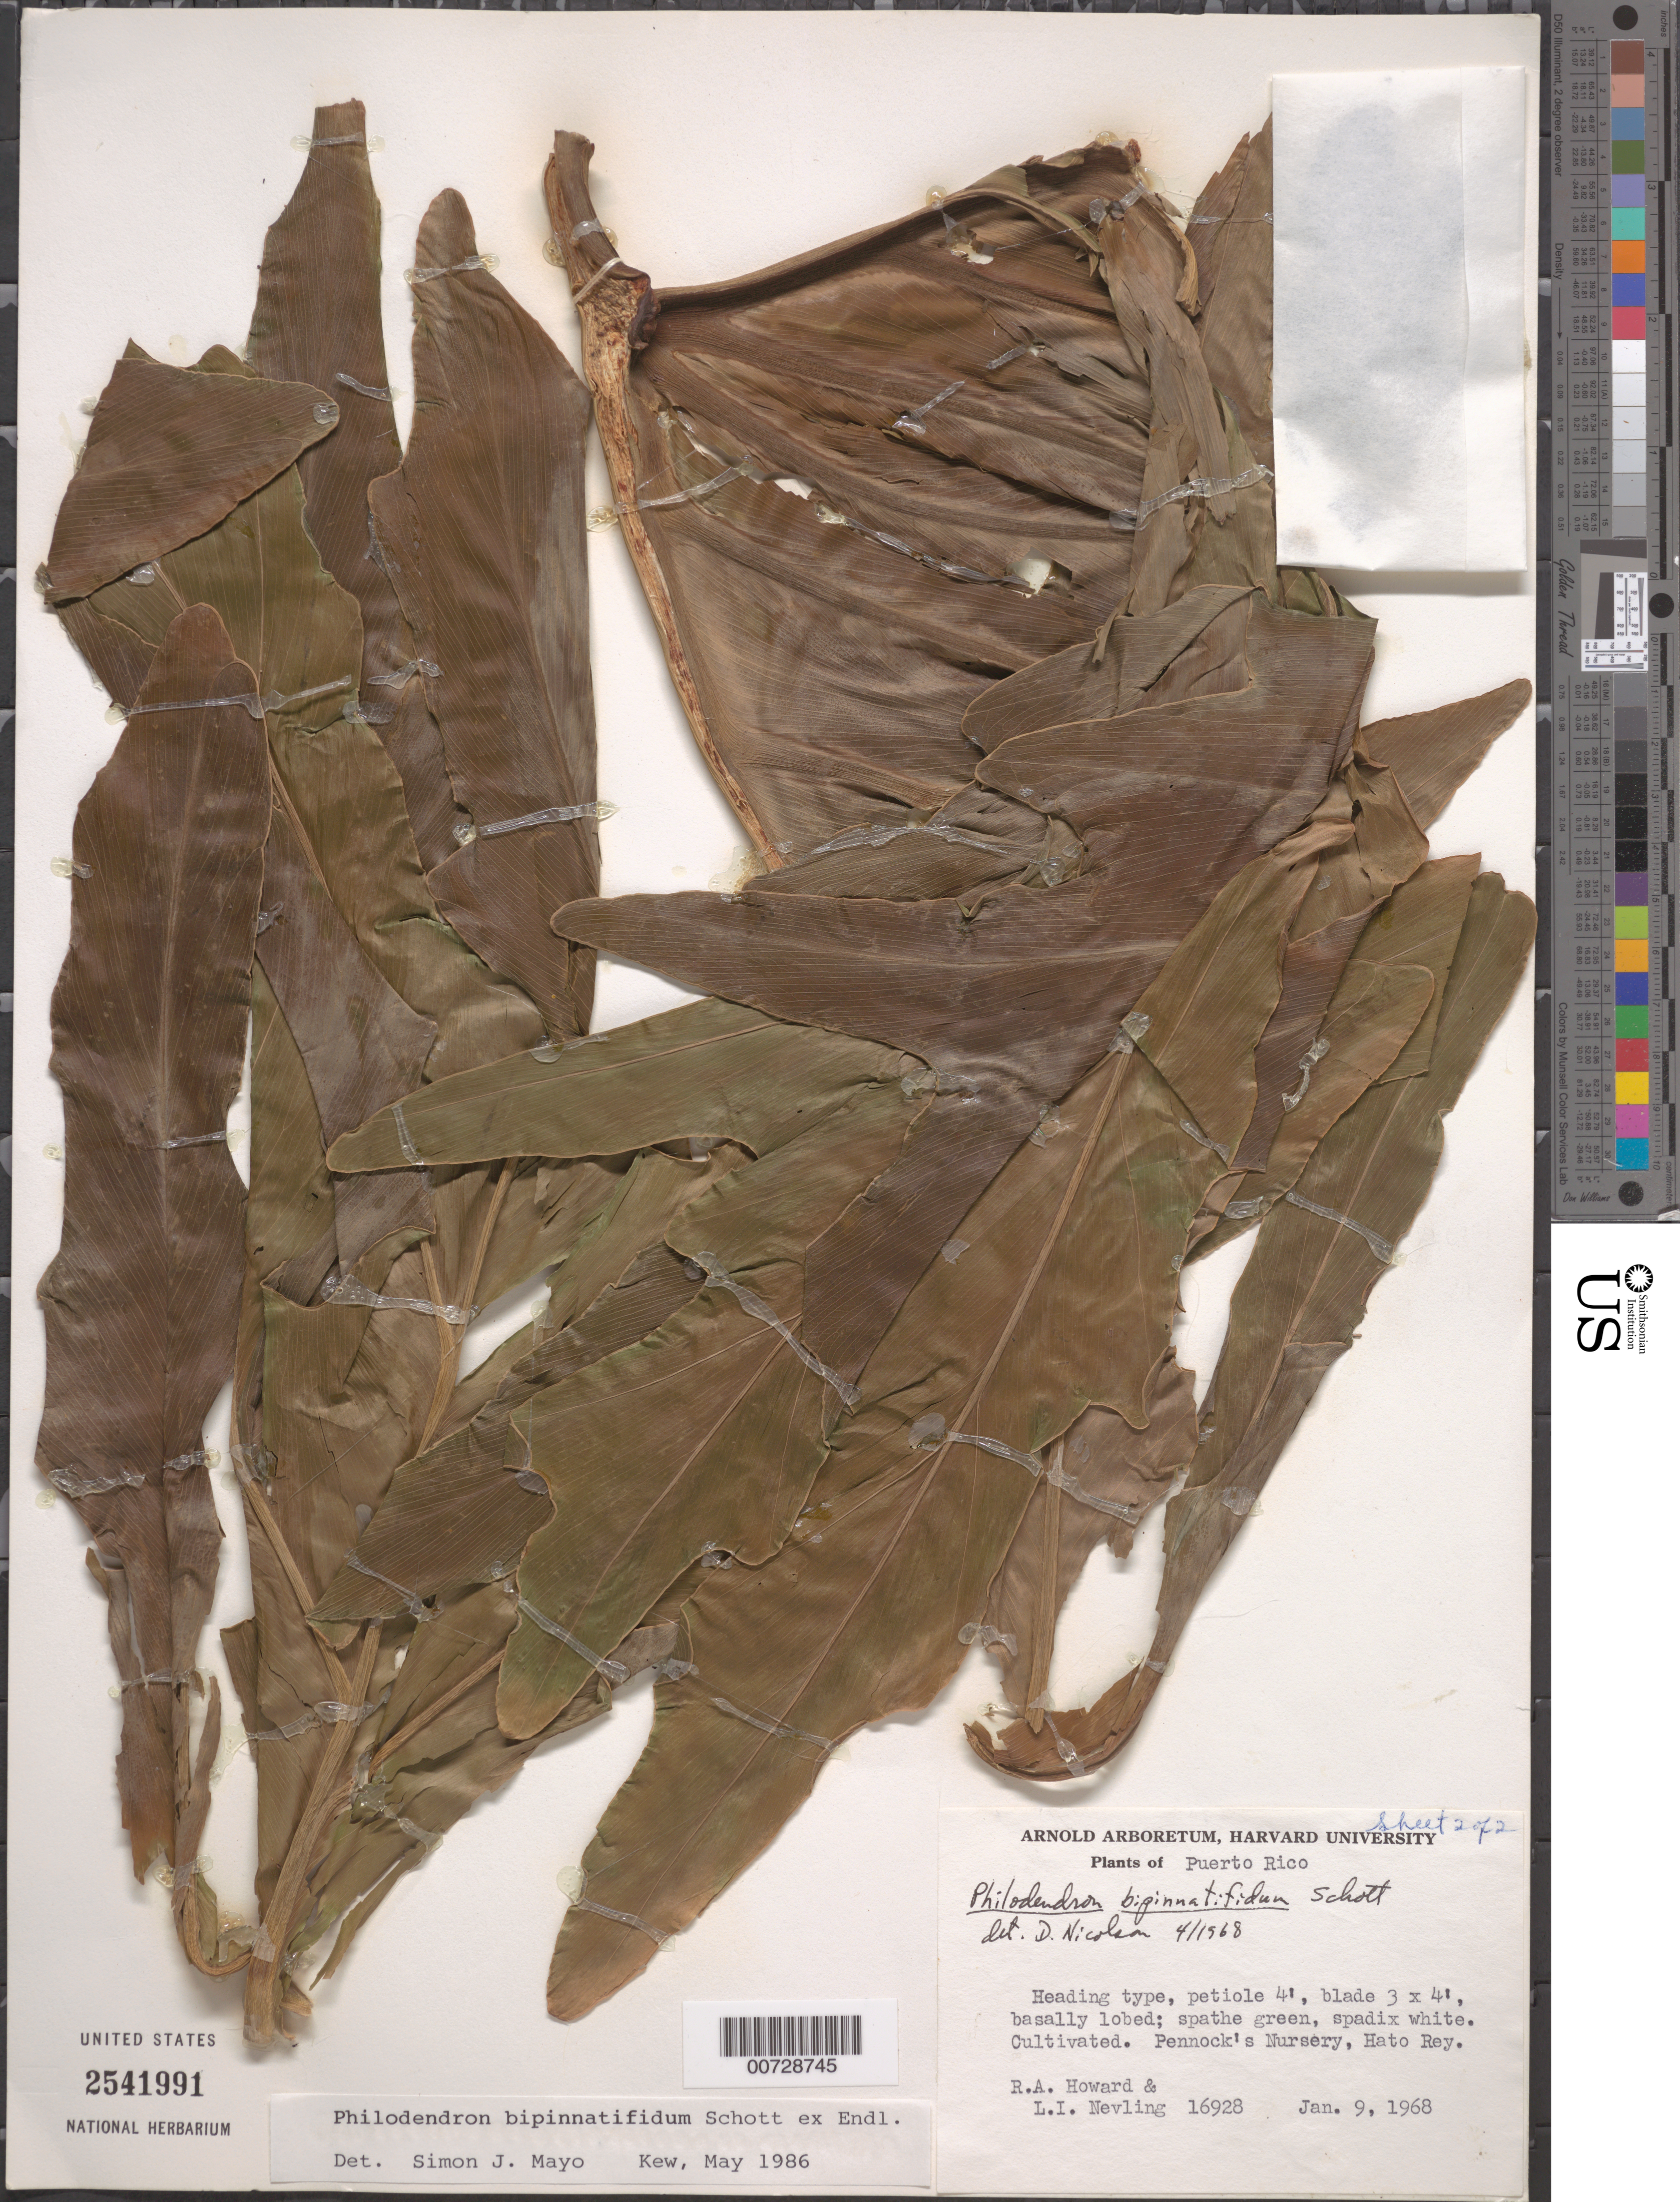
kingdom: Plantae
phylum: Tracheophyta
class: Liliopsida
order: Alismatales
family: Araceae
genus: Philodendron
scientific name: Philodendron bipinnatifidum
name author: Schott ex Endl.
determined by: Mayo, S.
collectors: R. A. Howard & L. Nevling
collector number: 16928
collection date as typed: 09 Jan 1968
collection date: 1968-01-09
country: Puerto Rico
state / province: San Juan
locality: Hato Rey, Pennock's Nursery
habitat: Pennock's nursery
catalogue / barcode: US 2541991